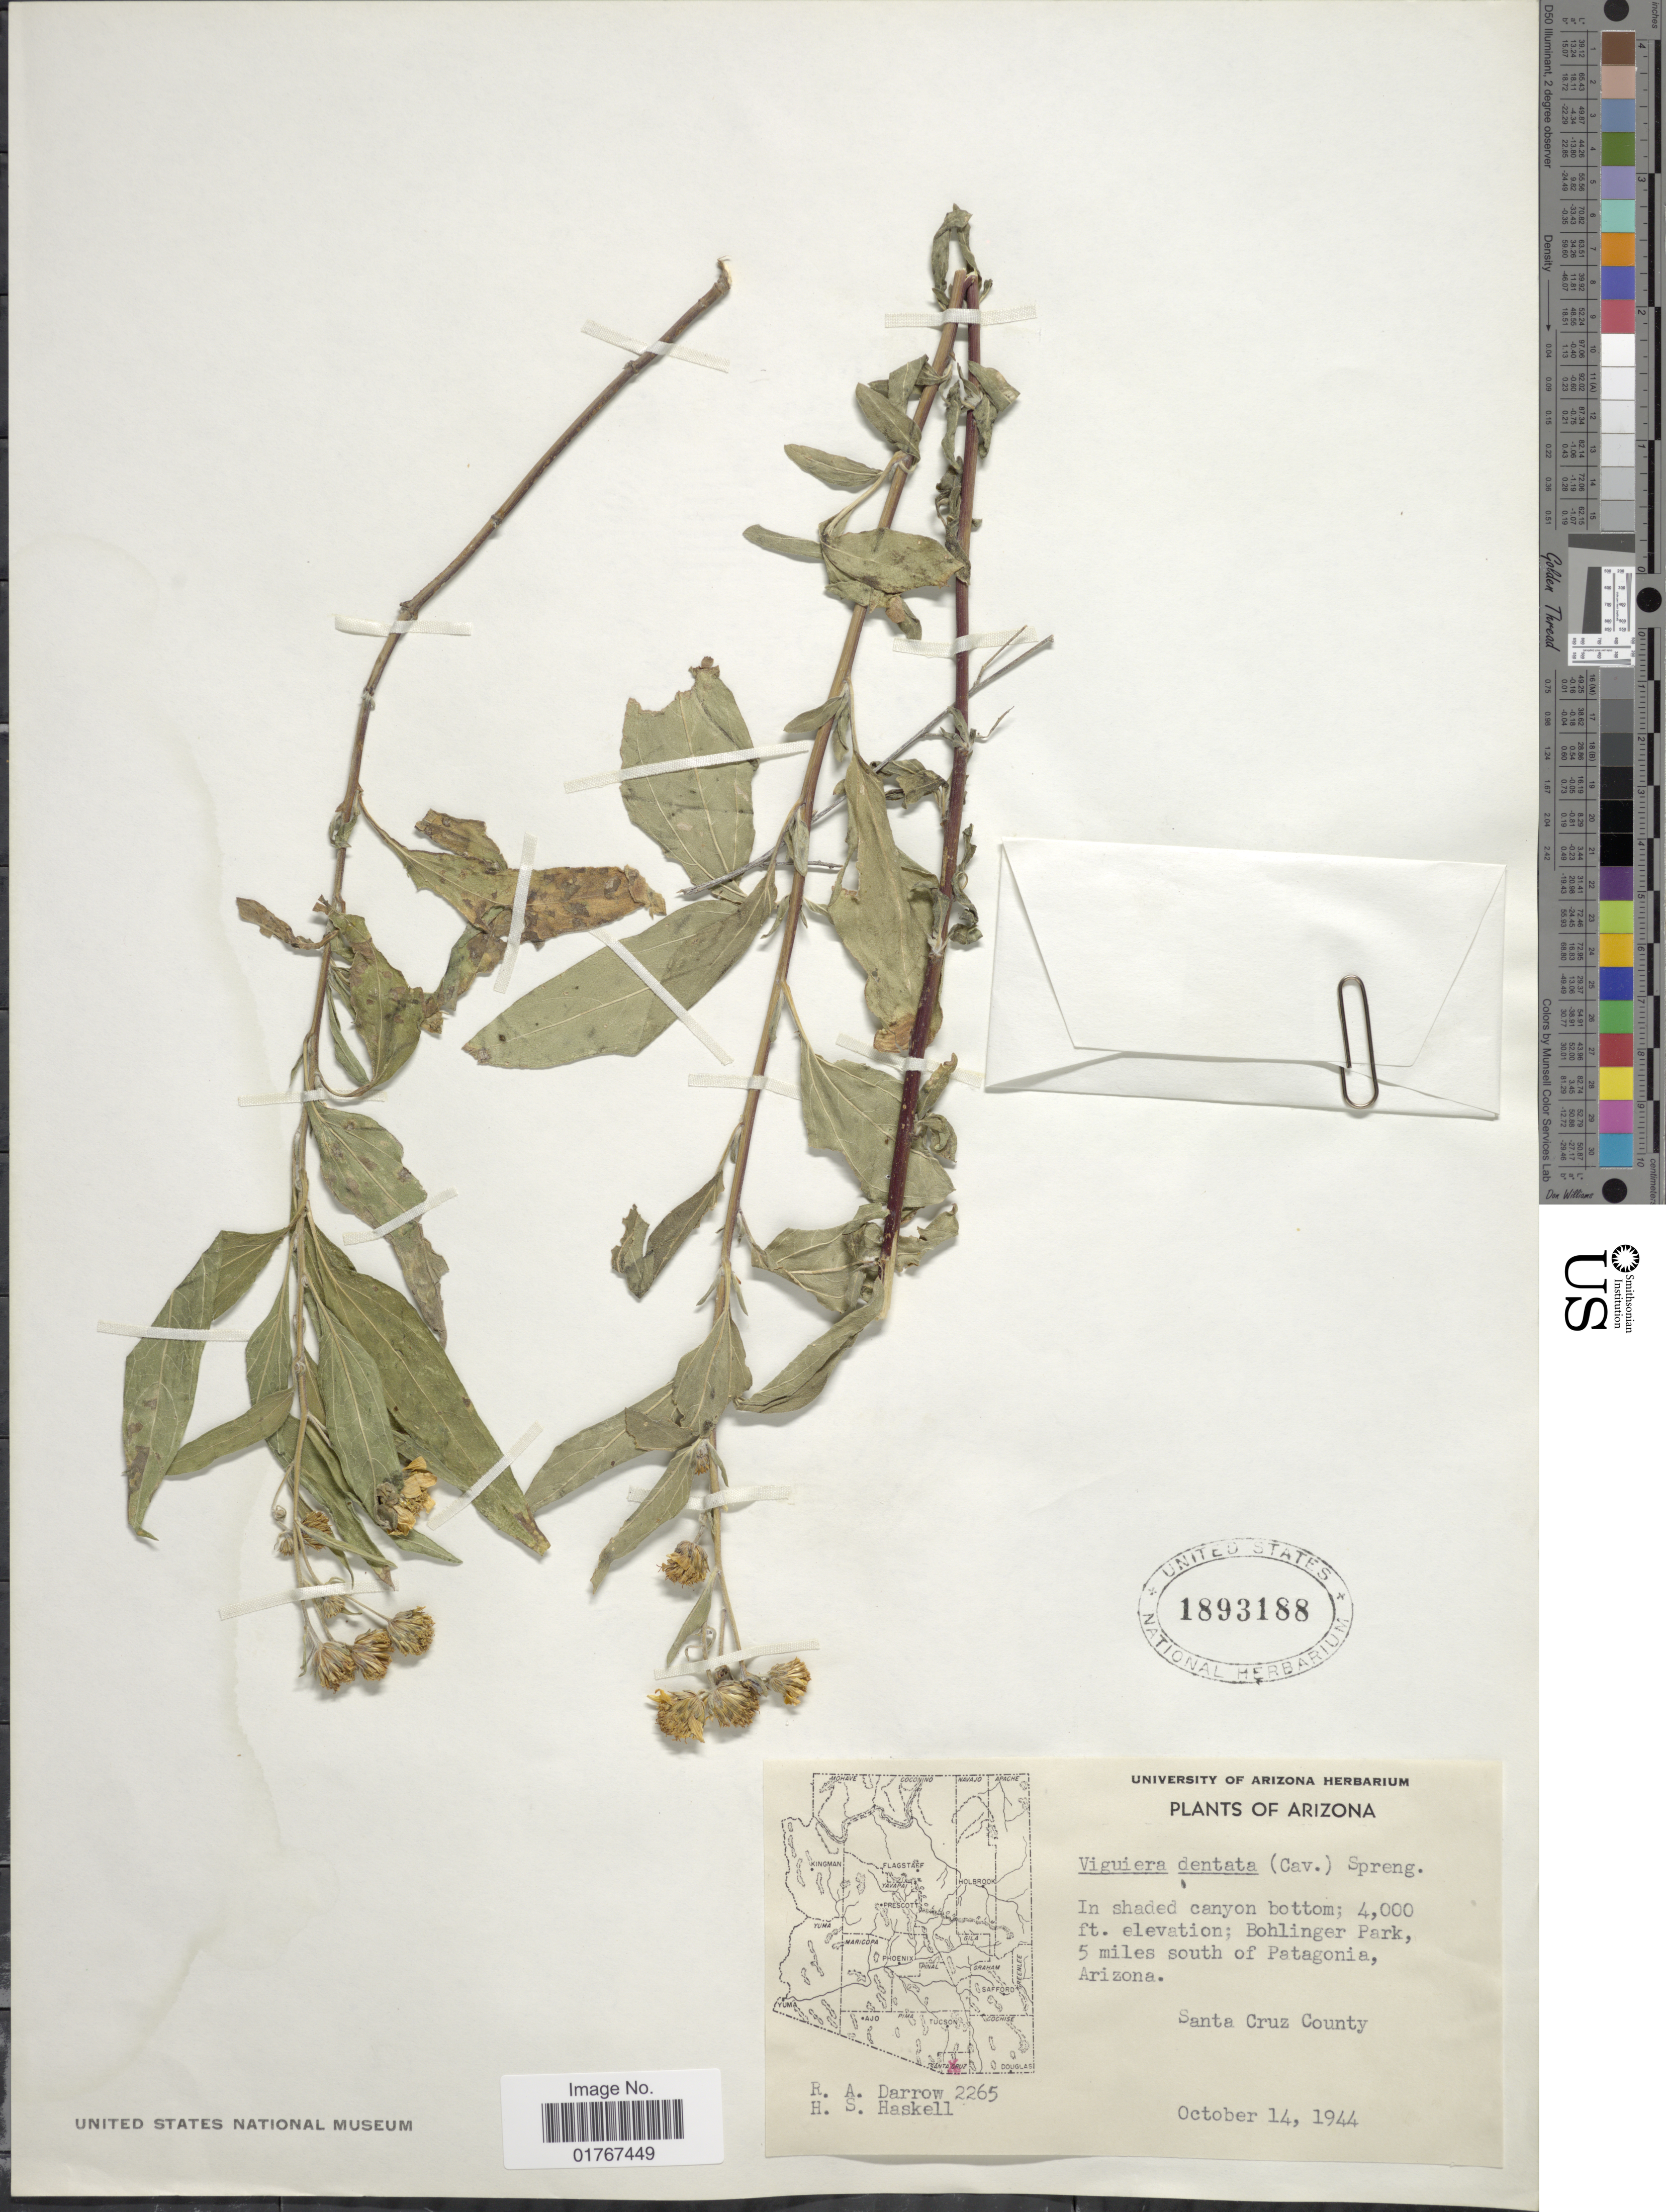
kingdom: Plantae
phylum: Tracheophyta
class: Magnoliopsida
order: Asterales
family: Asteraceae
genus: Viguiera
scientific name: Viguiera dentata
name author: (Cav.) Spreng.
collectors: R. A. Darrow & H. Haskell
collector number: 2265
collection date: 1944-10-14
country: United States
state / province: Arizona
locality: In shaded canyon bottom; Bohlinger Park, 5 miles south of Patagonia, Santa Cruz County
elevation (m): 1219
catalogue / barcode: US 1893188